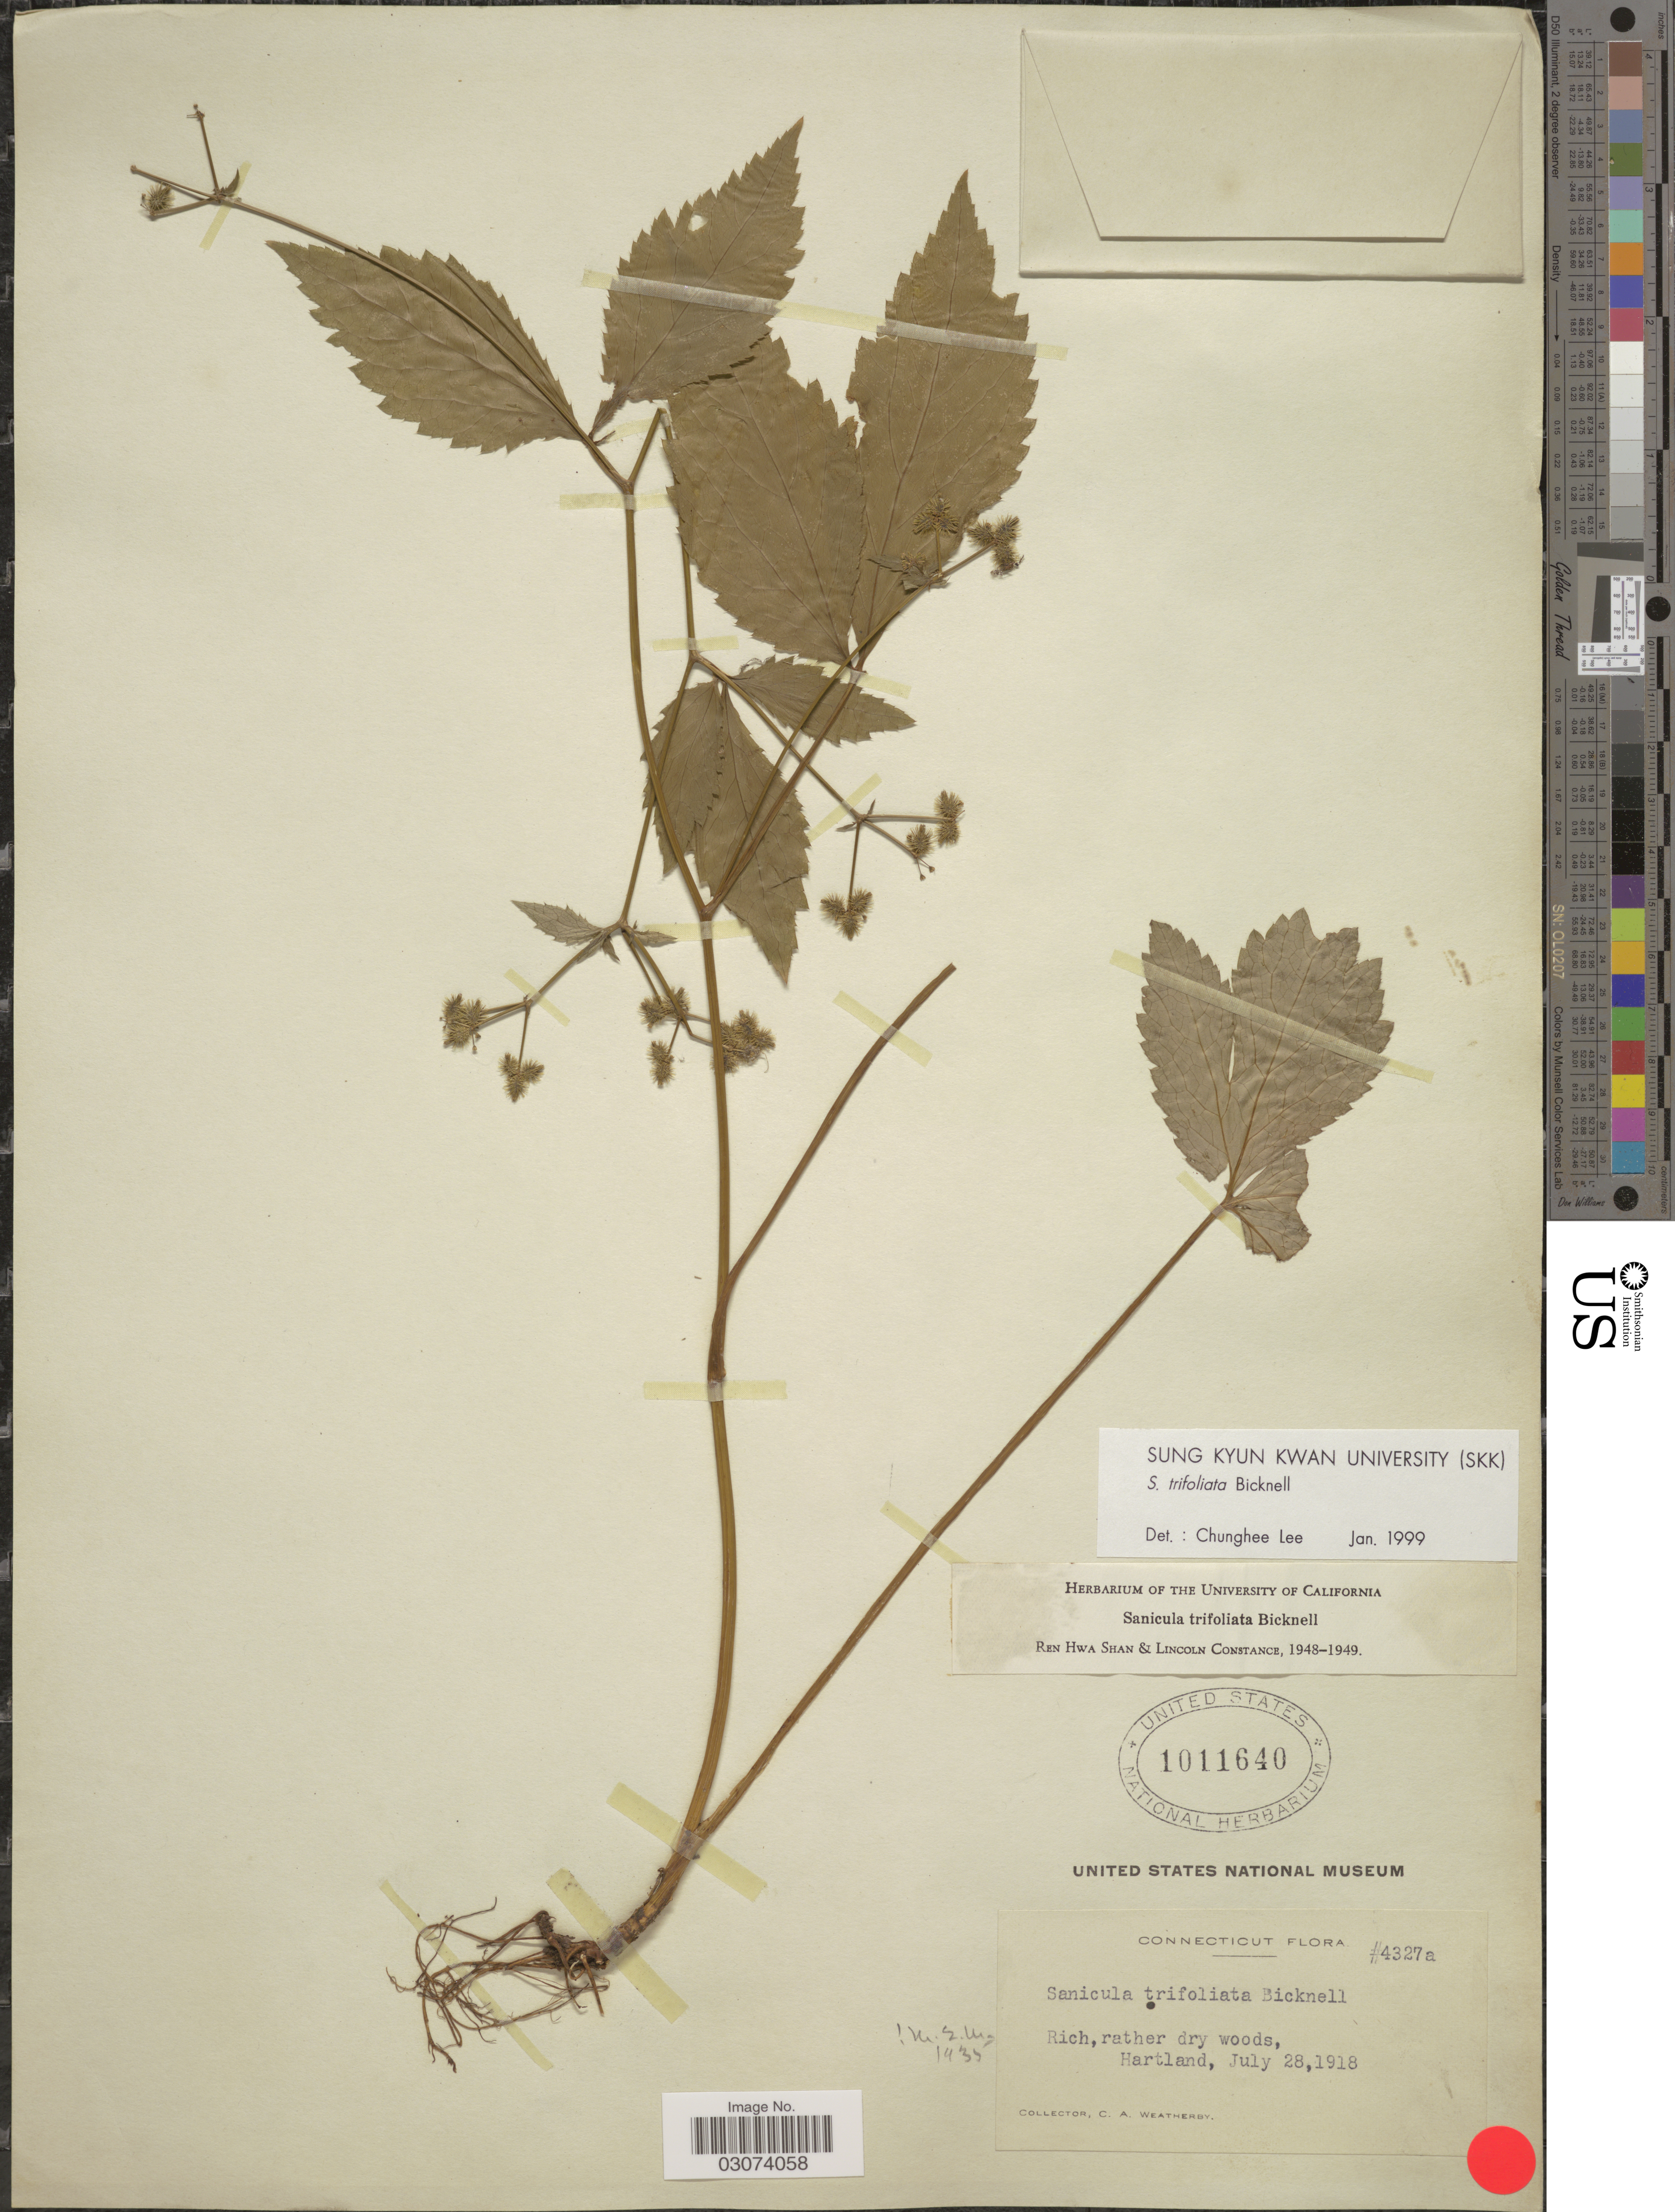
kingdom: Plantae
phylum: Tracheophyta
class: Magnoliopsida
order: Apiales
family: Apiaceae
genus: Sanicula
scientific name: Sanicula trifoliata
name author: E.P. Bicknell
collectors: C. A. Weatherby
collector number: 4327a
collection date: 1918-07-28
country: United States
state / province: Connecticut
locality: Rich, rather dry woods, Hartland.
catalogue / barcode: US 1011640